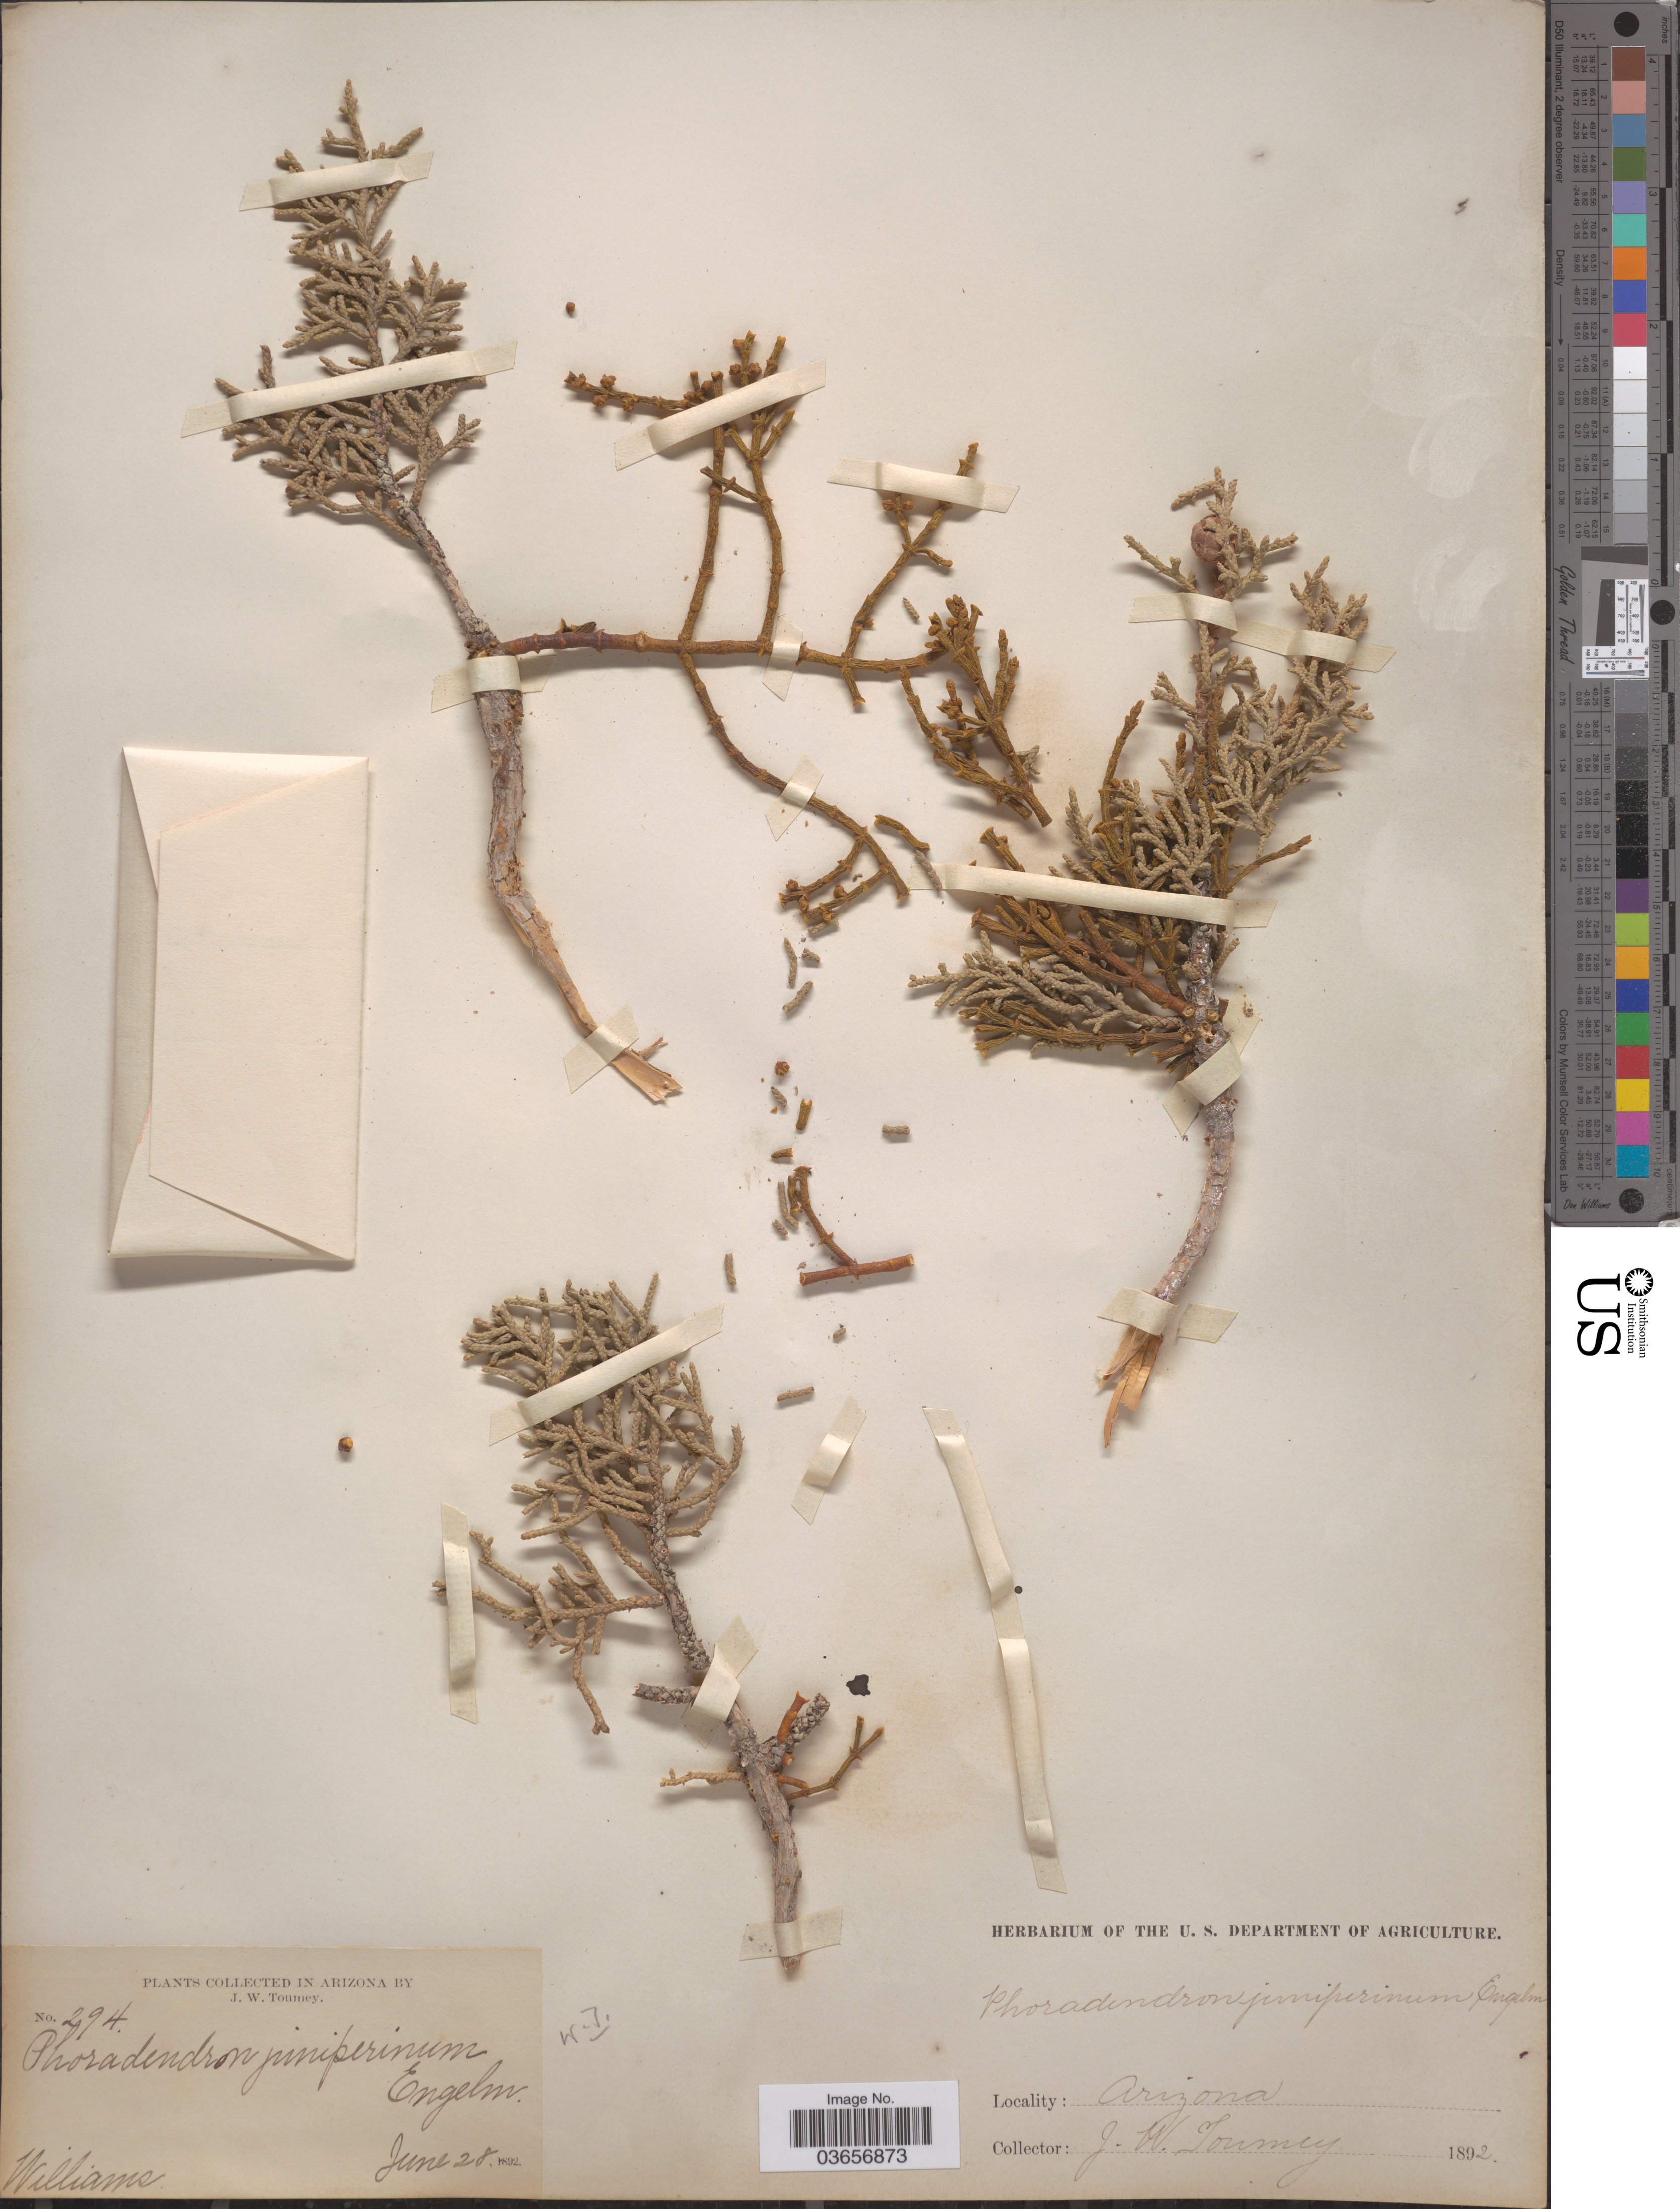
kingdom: Plantae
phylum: Tracheophyta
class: Magnoliopsida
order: Santalales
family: Viscaceae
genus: Phoradendron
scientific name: Phoradendron juniperinum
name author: Engelm. ex A. Gray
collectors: J. W. Toumey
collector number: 294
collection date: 1892-06-28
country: United States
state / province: Arizona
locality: Williams.